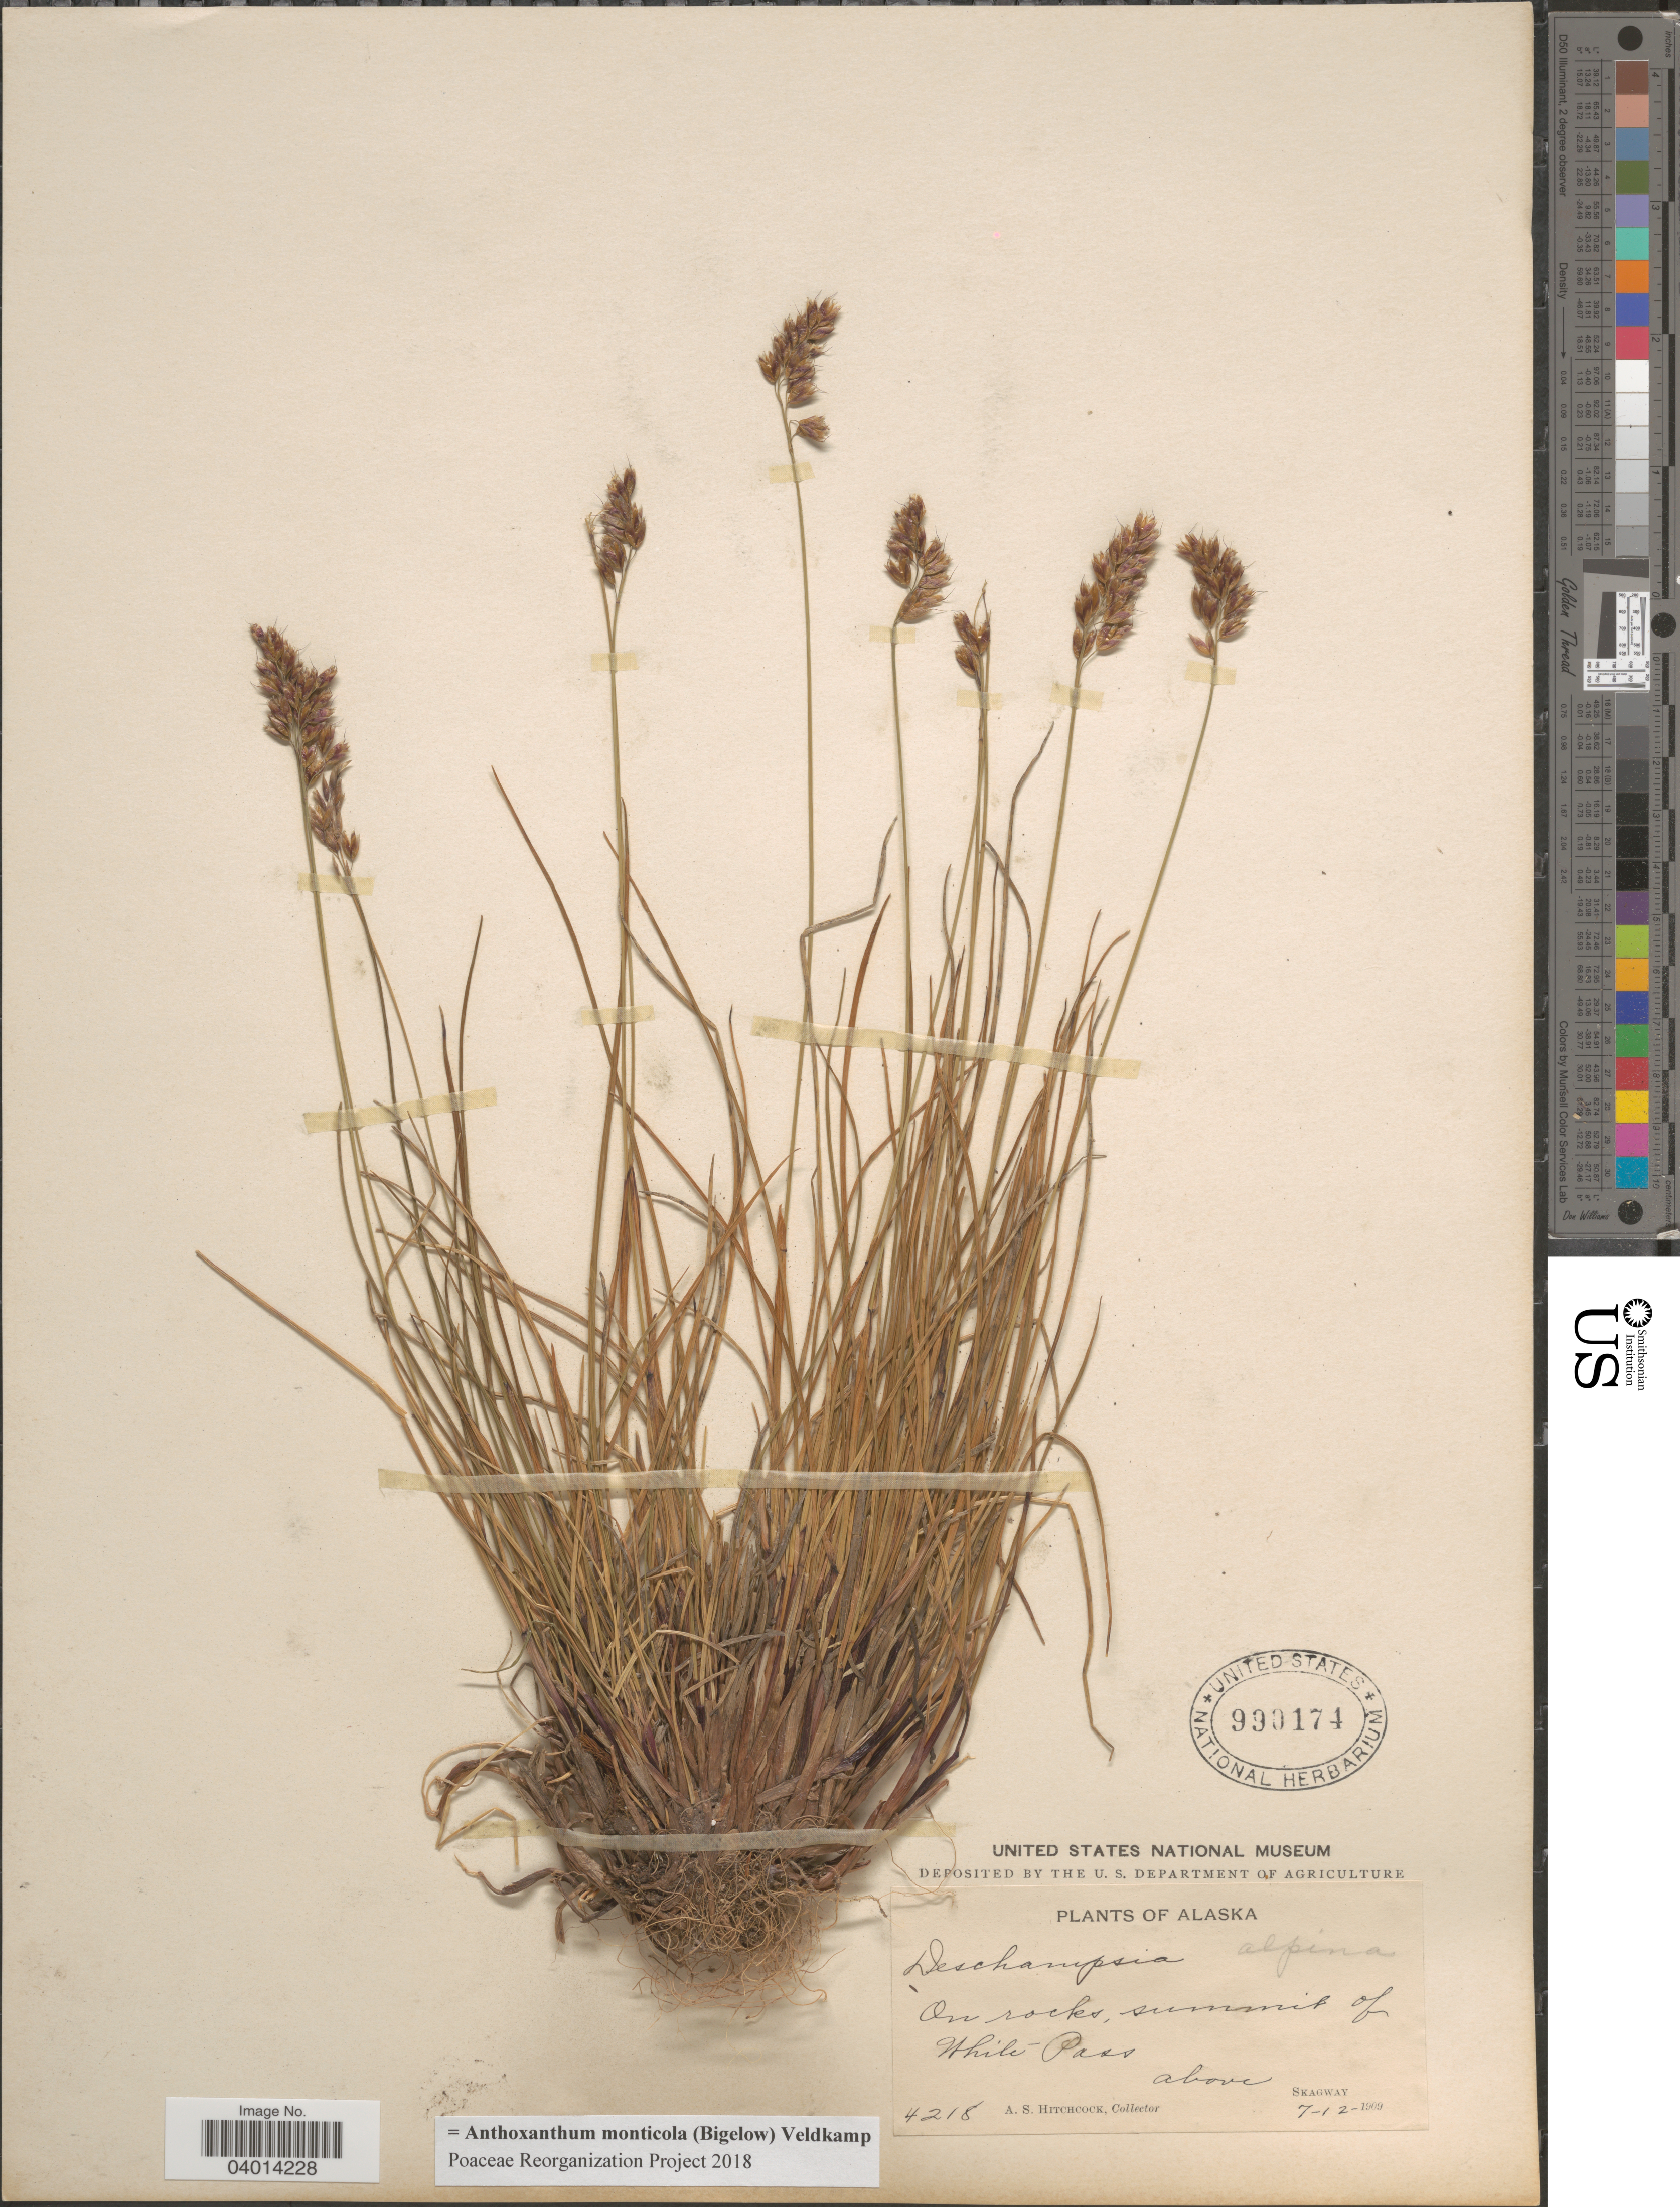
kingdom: Plantae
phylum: Tracheophyta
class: Liliopsida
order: Poales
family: Poaceae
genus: Anthoxanthum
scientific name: Anthoxanthum monticola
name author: (Bigelow) Veldkamp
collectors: A. S. Hitchcock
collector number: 4218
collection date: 1909-07-12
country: United States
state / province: Alaska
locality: On rocks, summit of White Pass above Skagway.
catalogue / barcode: US 990174